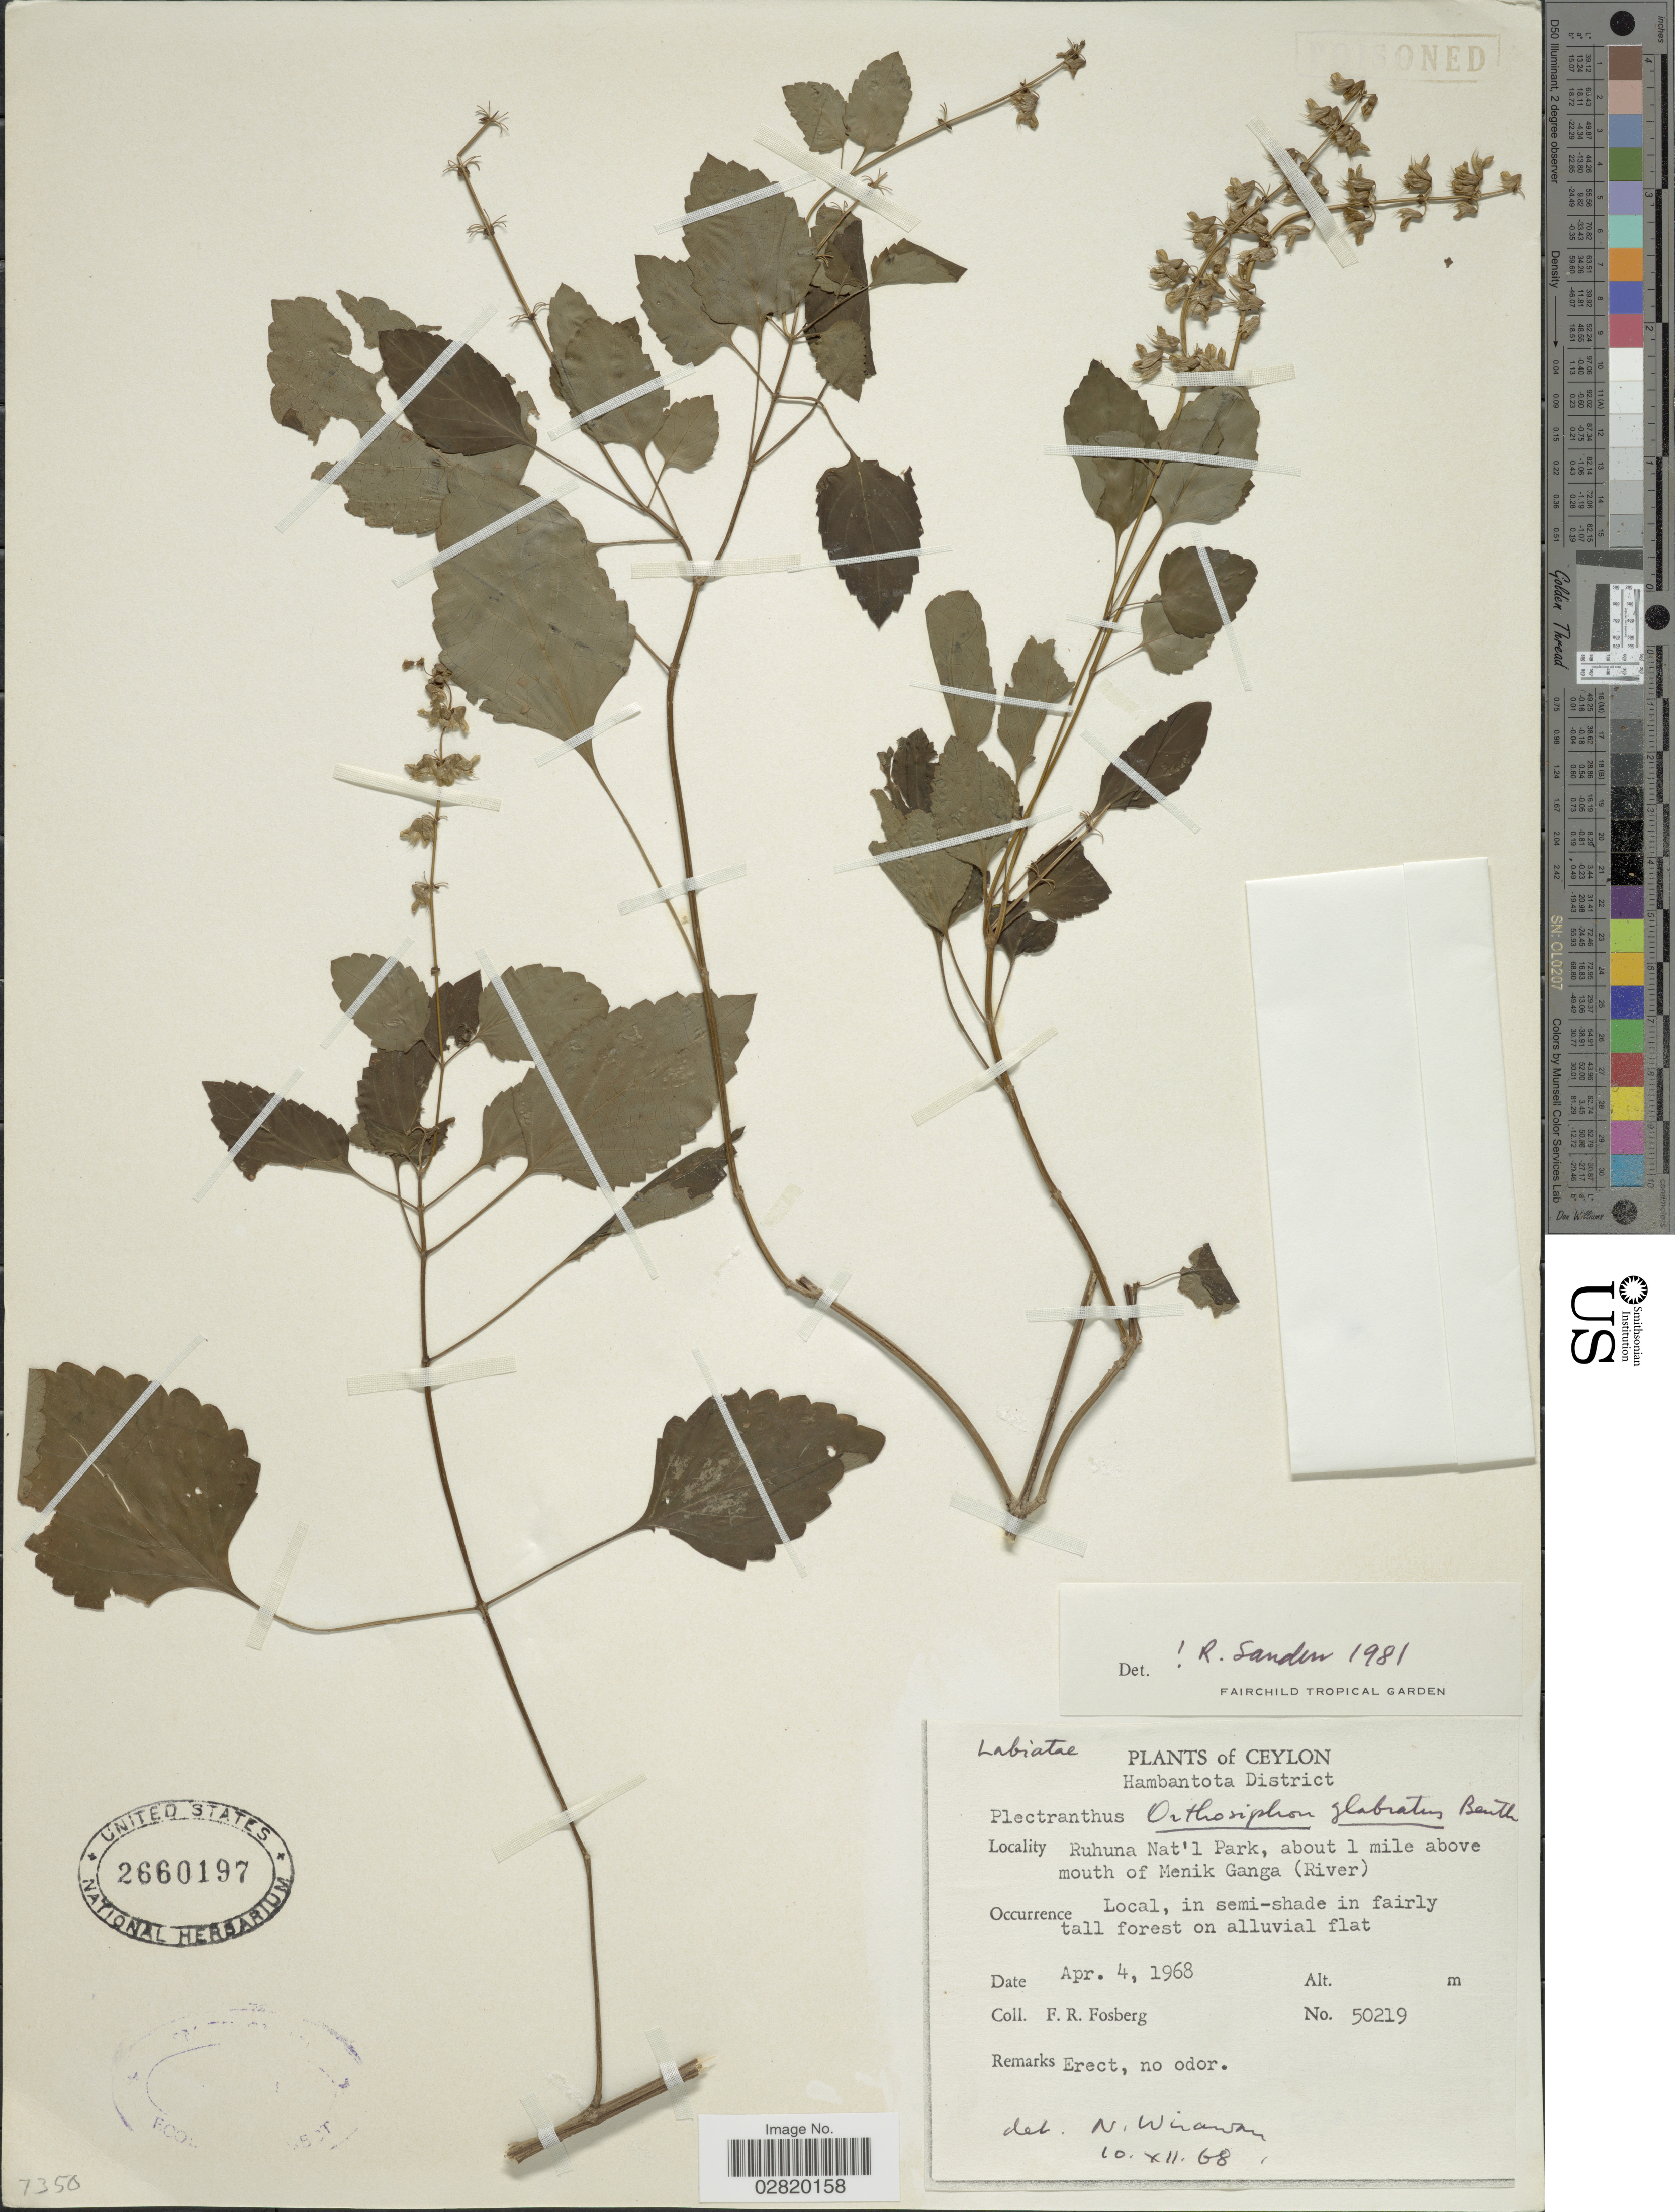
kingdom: Plantae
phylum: Tracheophyta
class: Magnoliopsida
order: Lamiales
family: Lamiaceae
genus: Orthosiphon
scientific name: Orthosiphon glabratus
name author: Benth.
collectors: F. R. Fosberg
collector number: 50219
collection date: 1968-04-04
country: Sri Lanka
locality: Ceylon, Hambantota District, Ruhuna Nat'l Park, about 1 mile above mouth of Menik Ganga (River).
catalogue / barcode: US 2660197